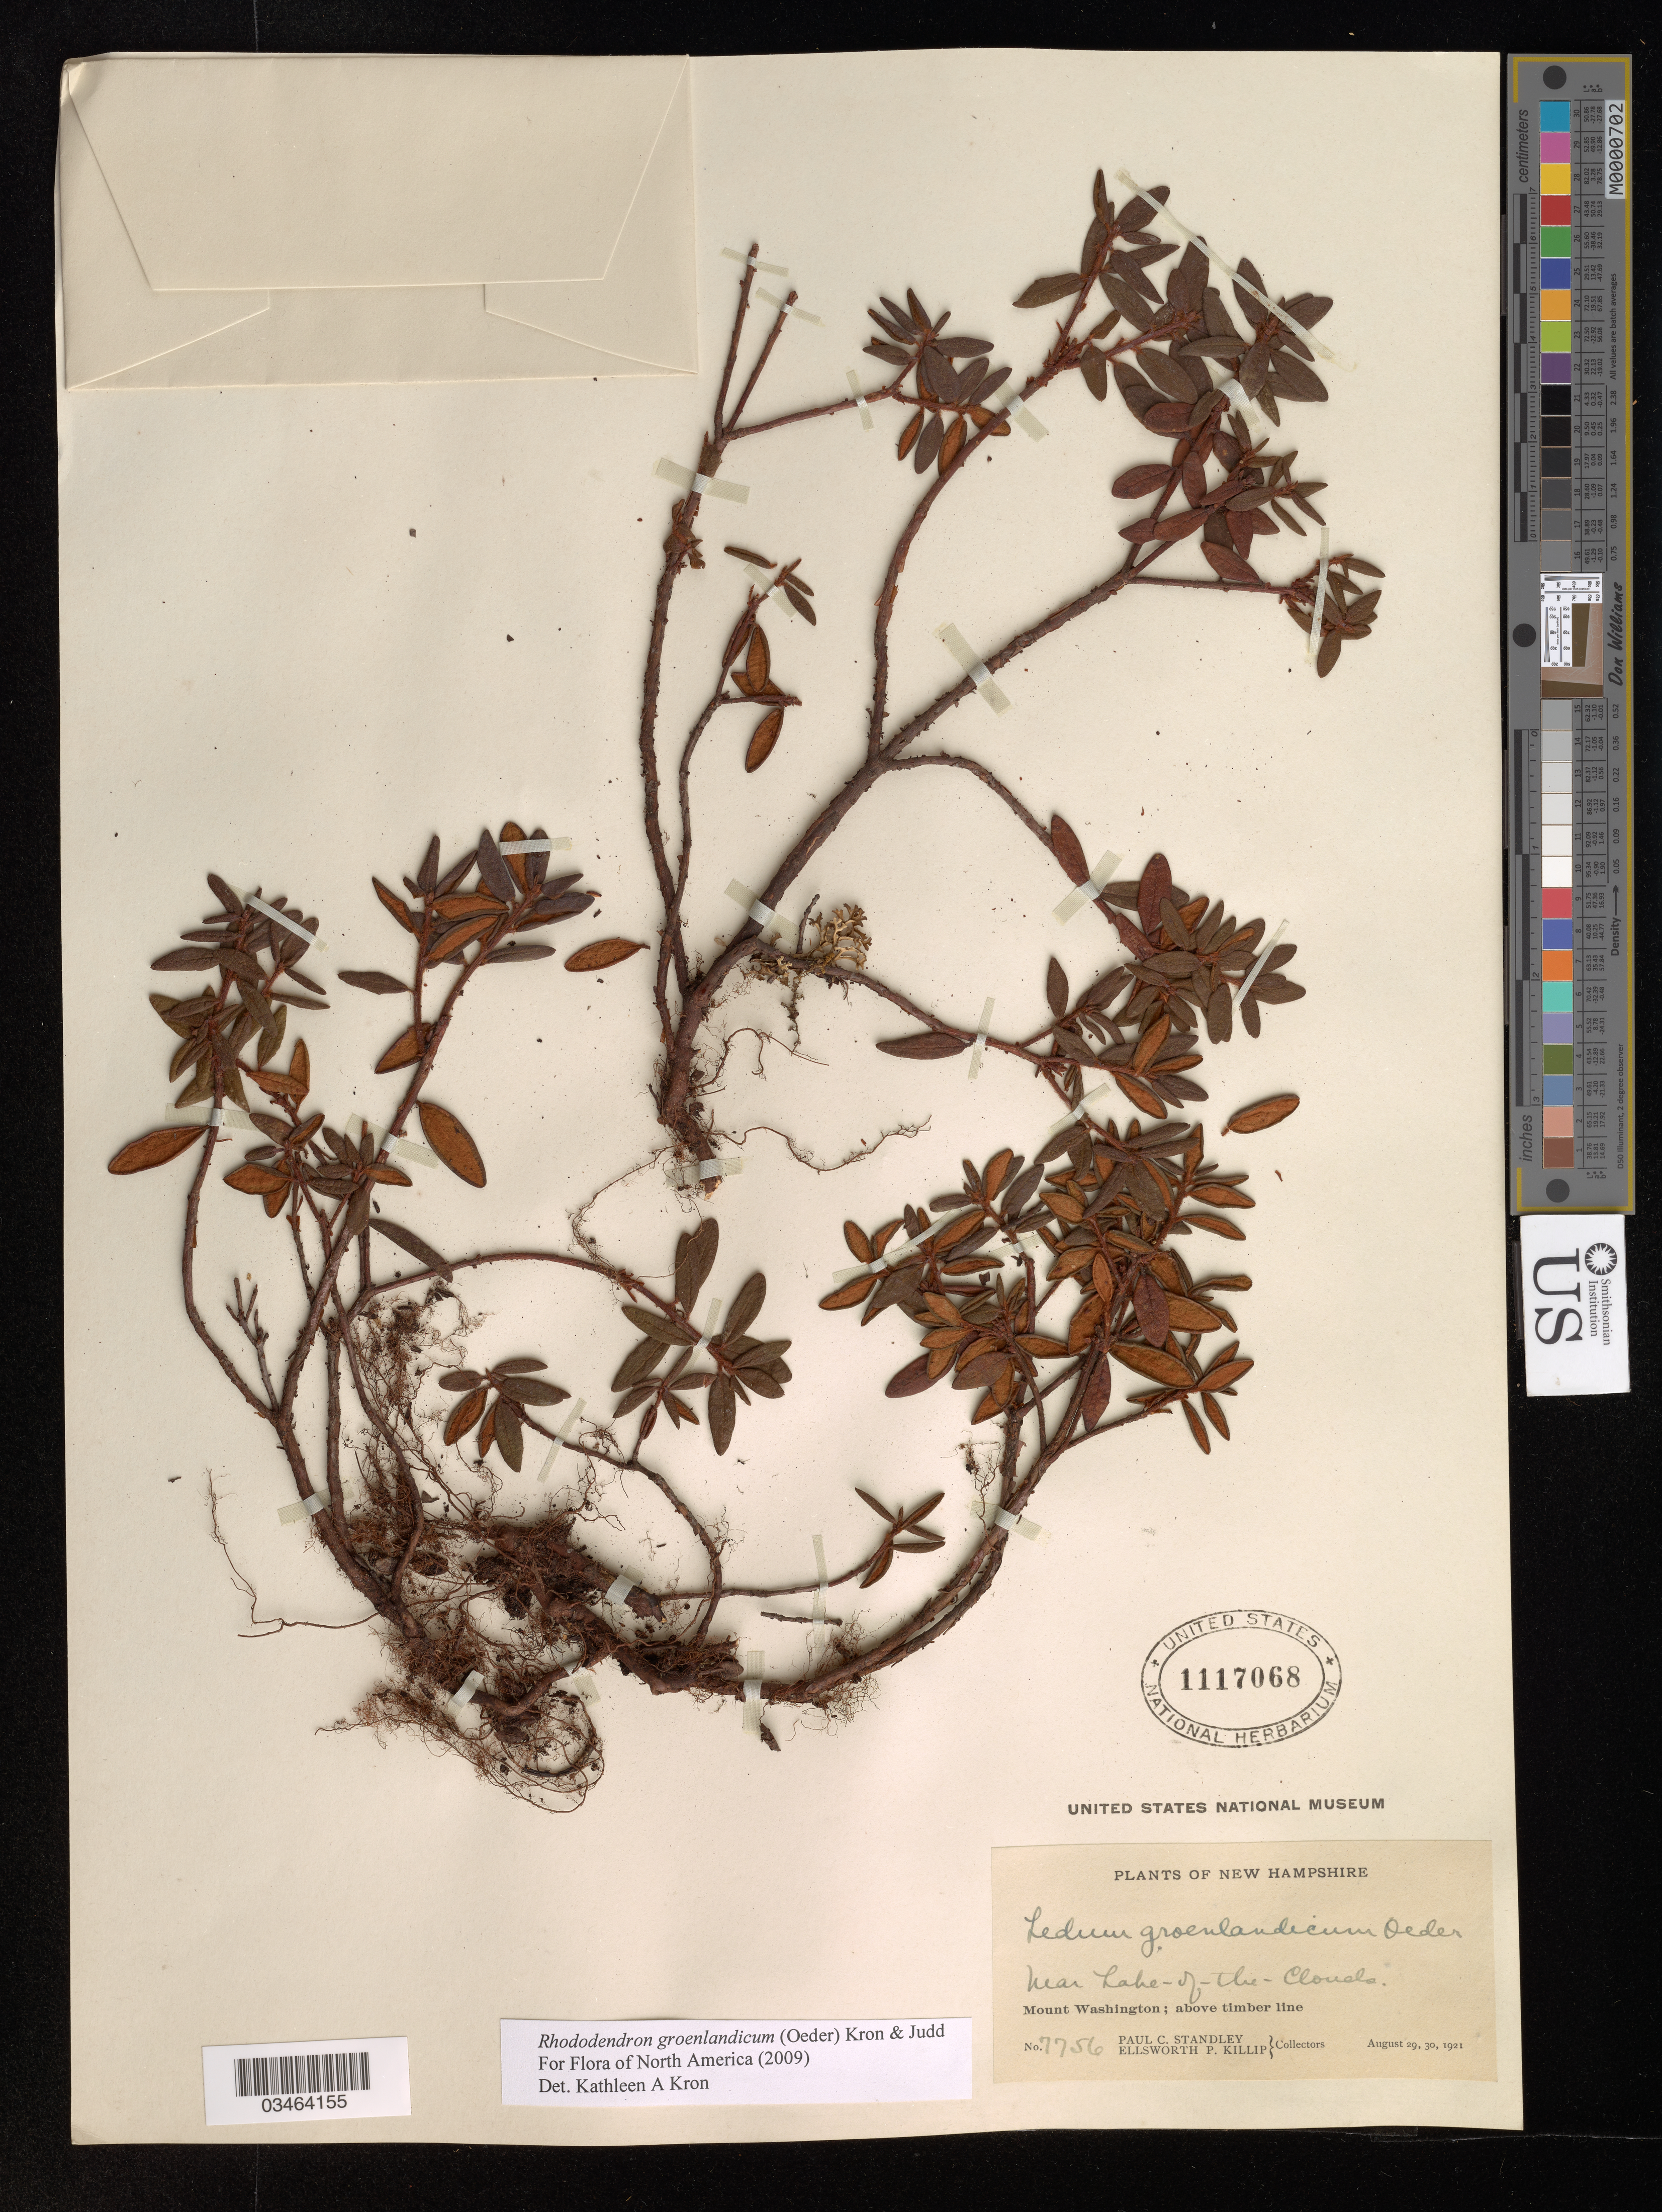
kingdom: Plantae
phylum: Tracheophyta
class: Magnoliopsida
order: Ericales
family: Ericaceae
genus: Ledum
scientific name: Ledum groenlandicum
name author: Oeder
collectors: P. C. Standley & E. P. Killip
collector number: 7756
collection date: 1921-08-29/1921-08-30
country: United States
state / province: New Hampshire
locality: Near Lake-of-the-Clouds. Mount Washington; above the timber line.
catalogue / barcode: US 1117068